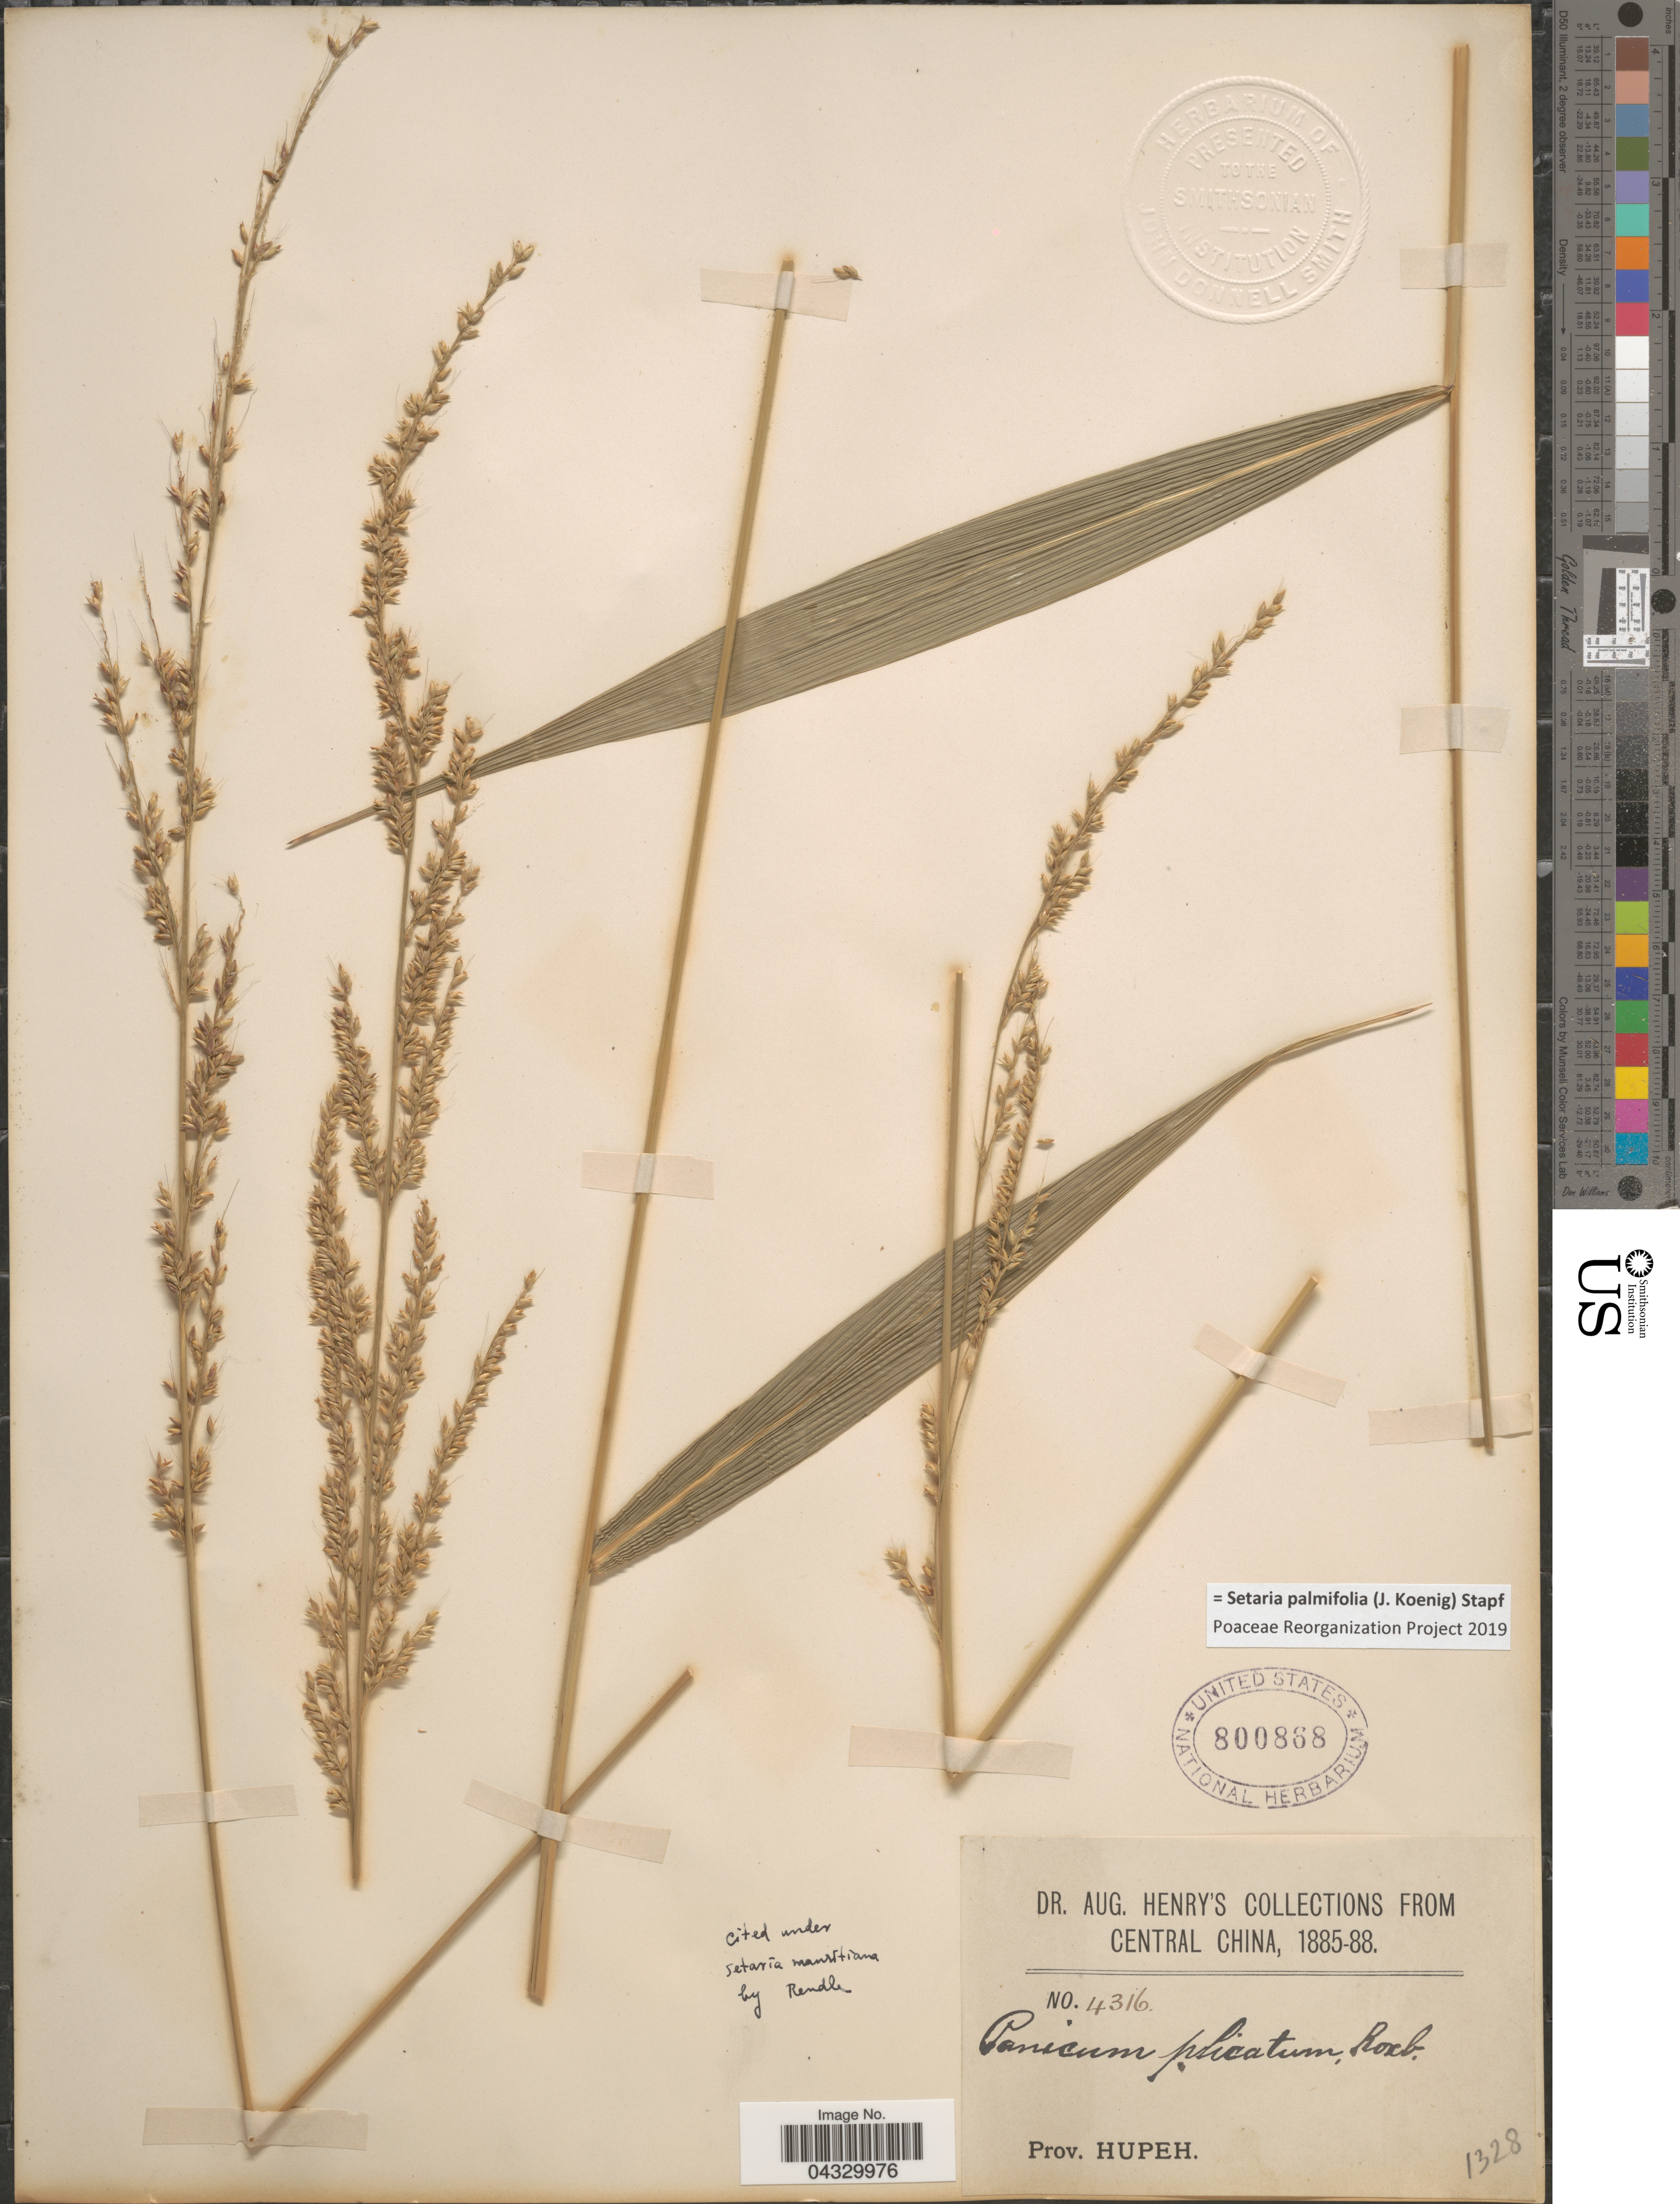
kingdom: Plantae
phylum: Tracheophyta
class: Liliopsida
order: Poales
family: Poaceae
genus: Setaria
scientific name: Setaria palmifolia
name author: (J. Koenig) Stapf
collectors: A. Henry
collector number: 4316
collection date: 1885/1888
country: China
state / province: Hubei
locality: Central China. Prov. Hupeh.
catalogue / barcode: US 800868